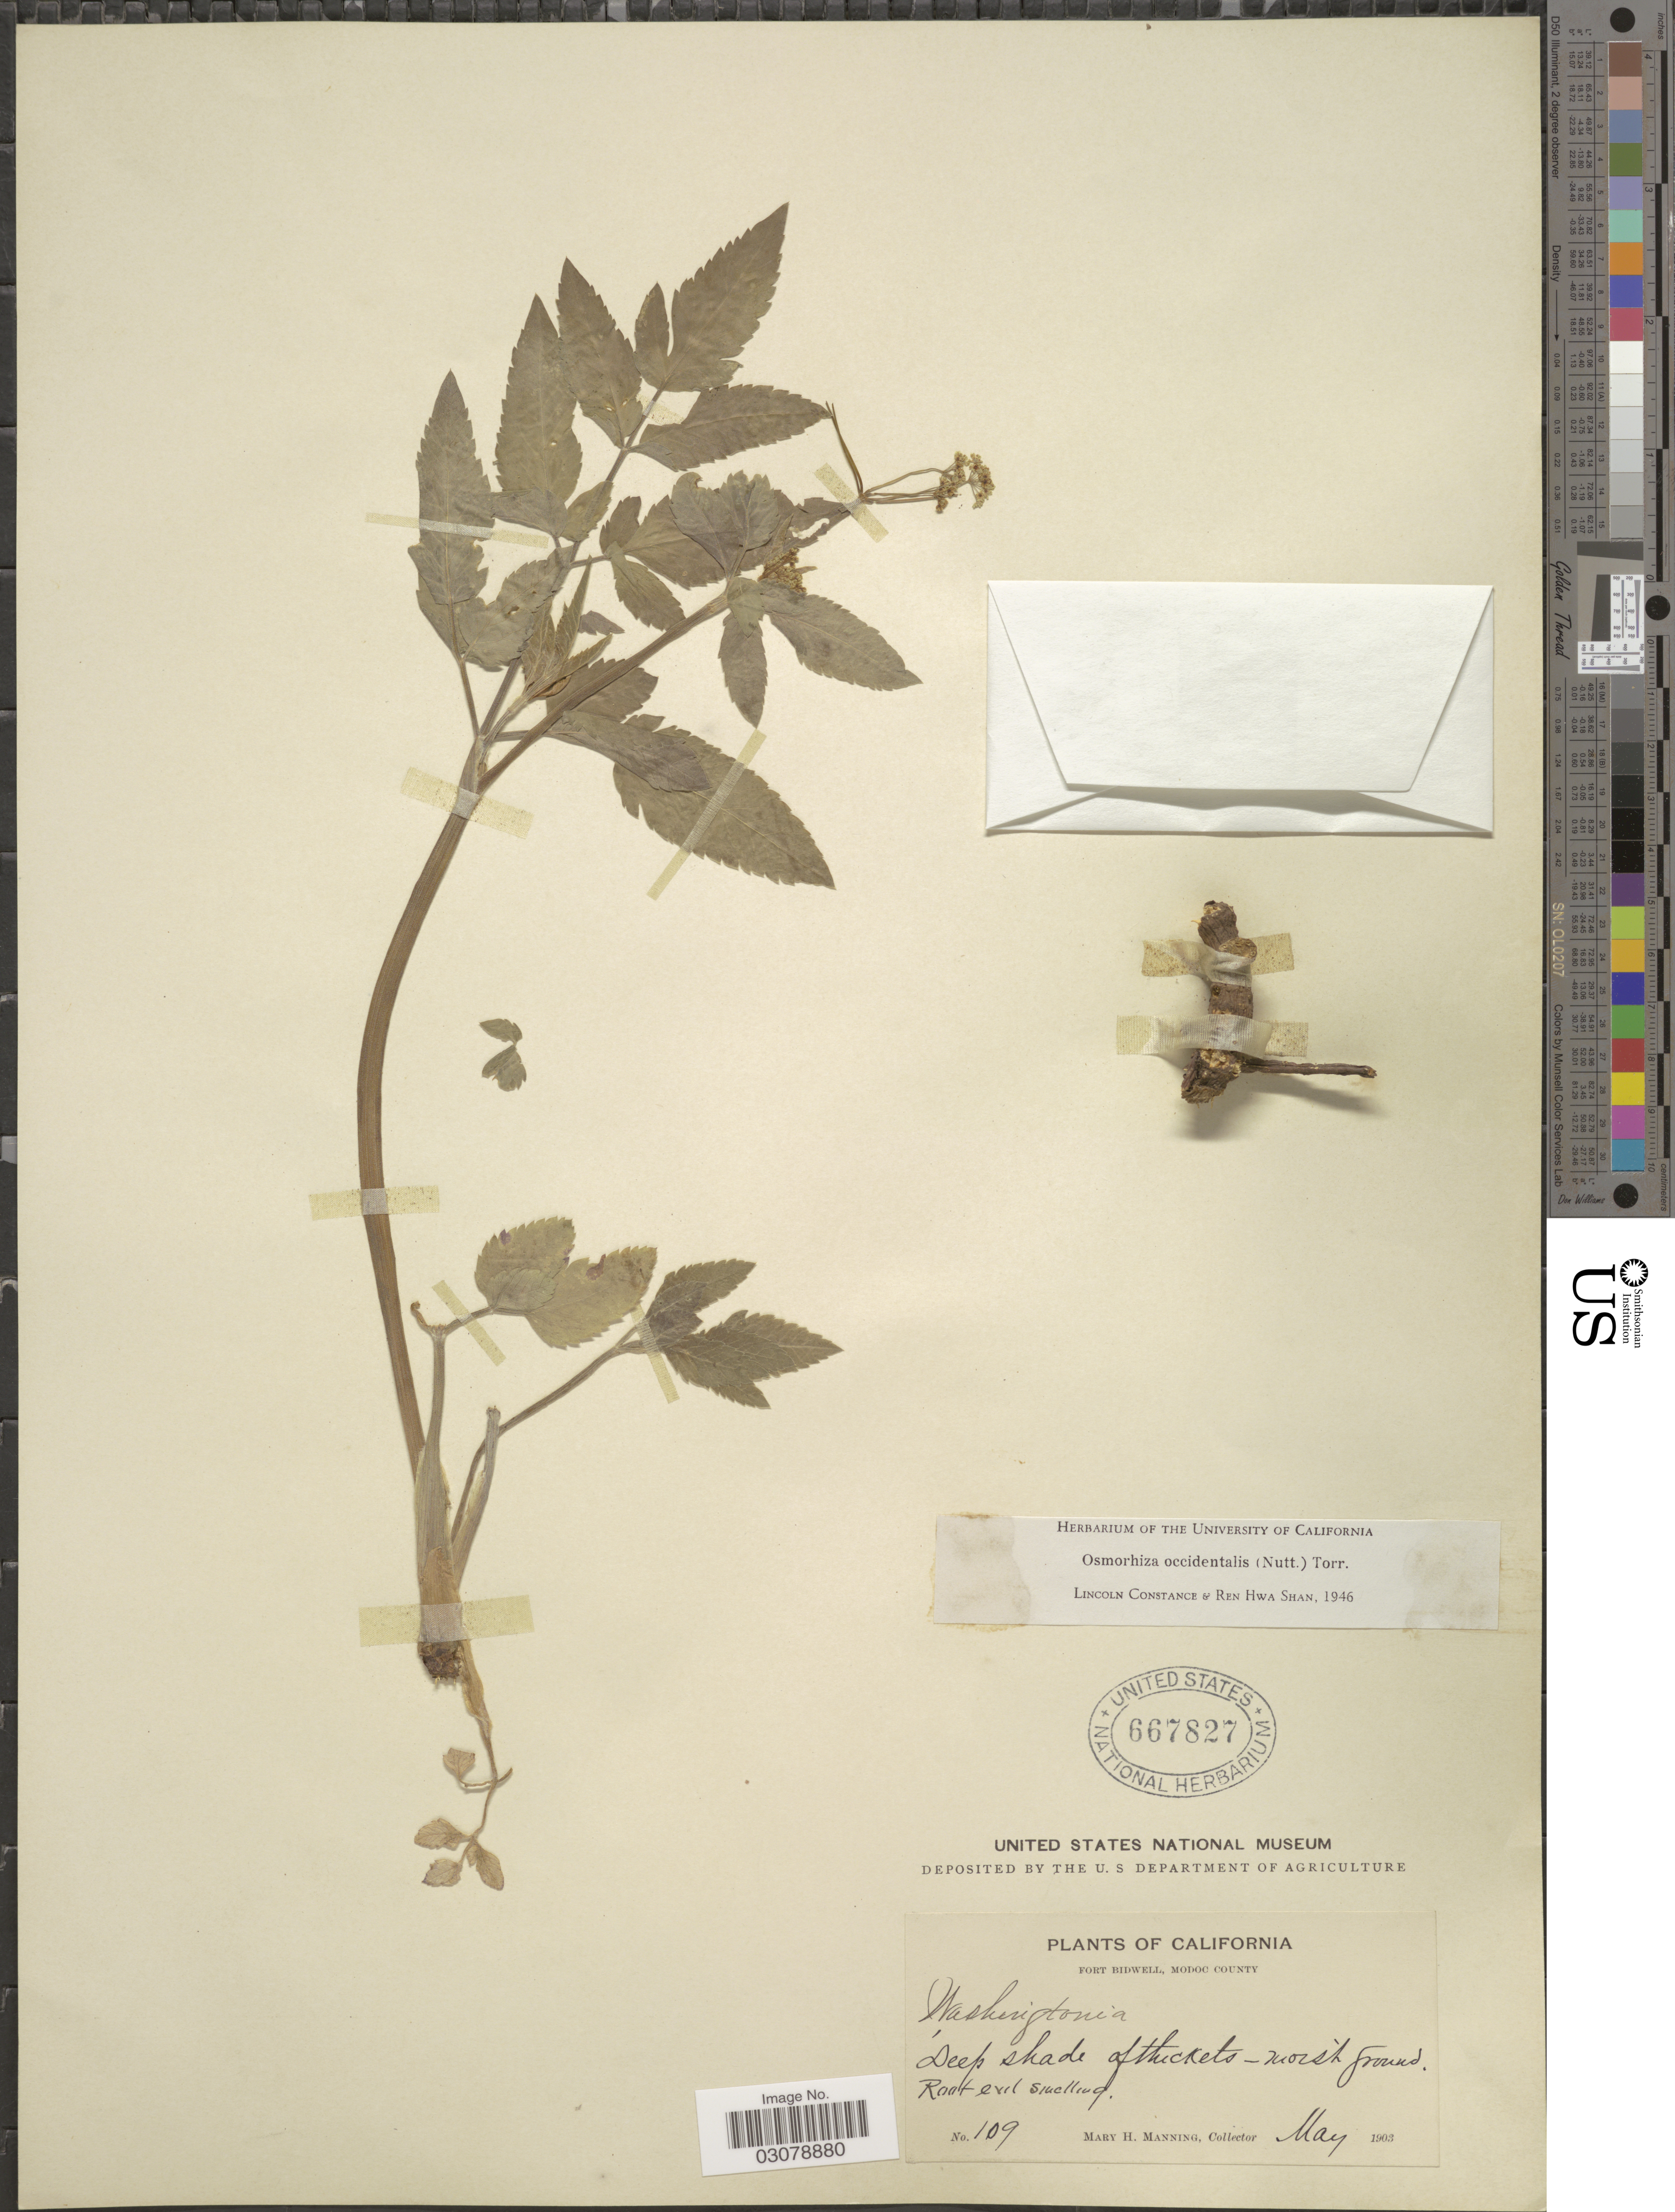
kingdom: Plantae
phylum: Tracheophyta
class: Magnoliopsida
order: Apiales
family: Apiaceae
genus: Osmorhiza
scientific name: Osmorhiza occidentalis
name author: (Nutt.) Torr.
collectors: M. Manning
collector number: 109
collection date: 1903-05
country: United States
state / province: California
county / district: Modoc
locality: Fort Bidwell, Modoc County.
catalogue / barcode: US 667827